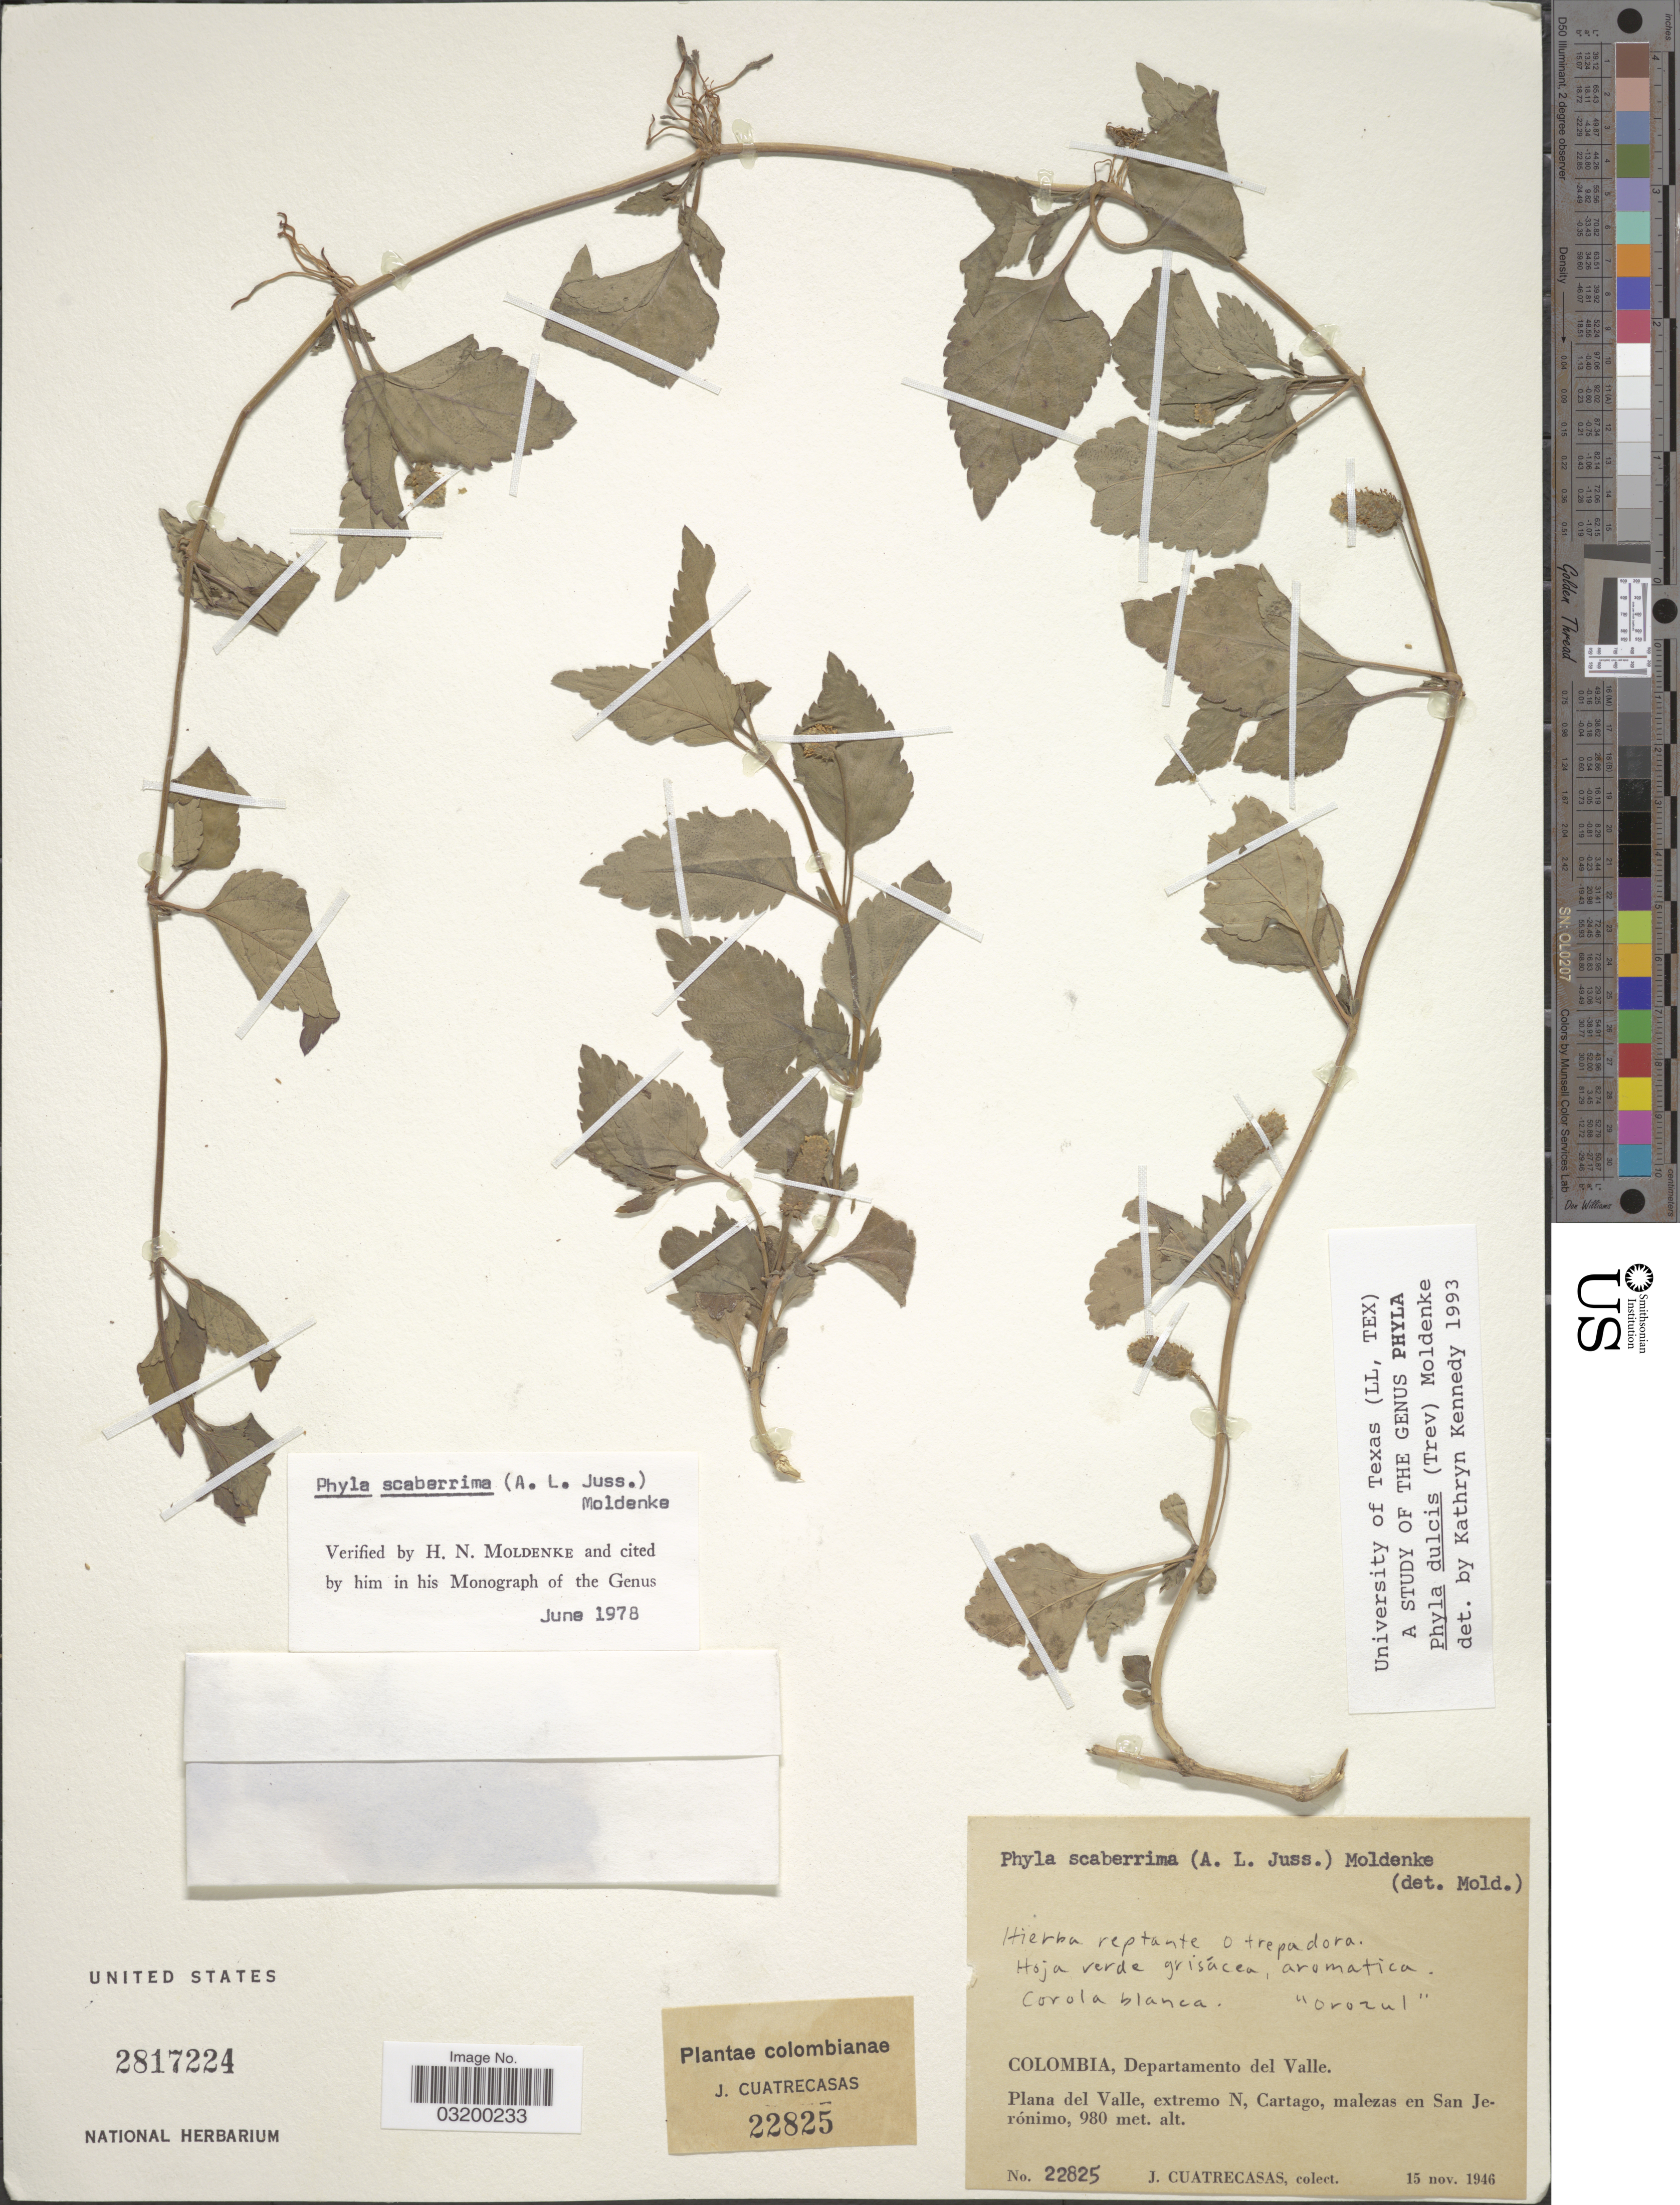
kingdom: Plantae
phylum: Tracheophyta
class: Magnoliopsida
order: Lamiales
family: Verbenaceae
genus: Phyla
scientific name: Phyla dulcis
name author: (Trevir.) Moldenke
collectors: J. Cuatrecasas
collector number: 22825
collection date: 1946-11-15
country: Colombia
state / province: Valle del Cauca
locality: Departamento del Valle. Plana del Valle, extremo N, Cartago, malezas en San Jerónimo.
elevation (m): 980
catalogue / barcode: US 2817224